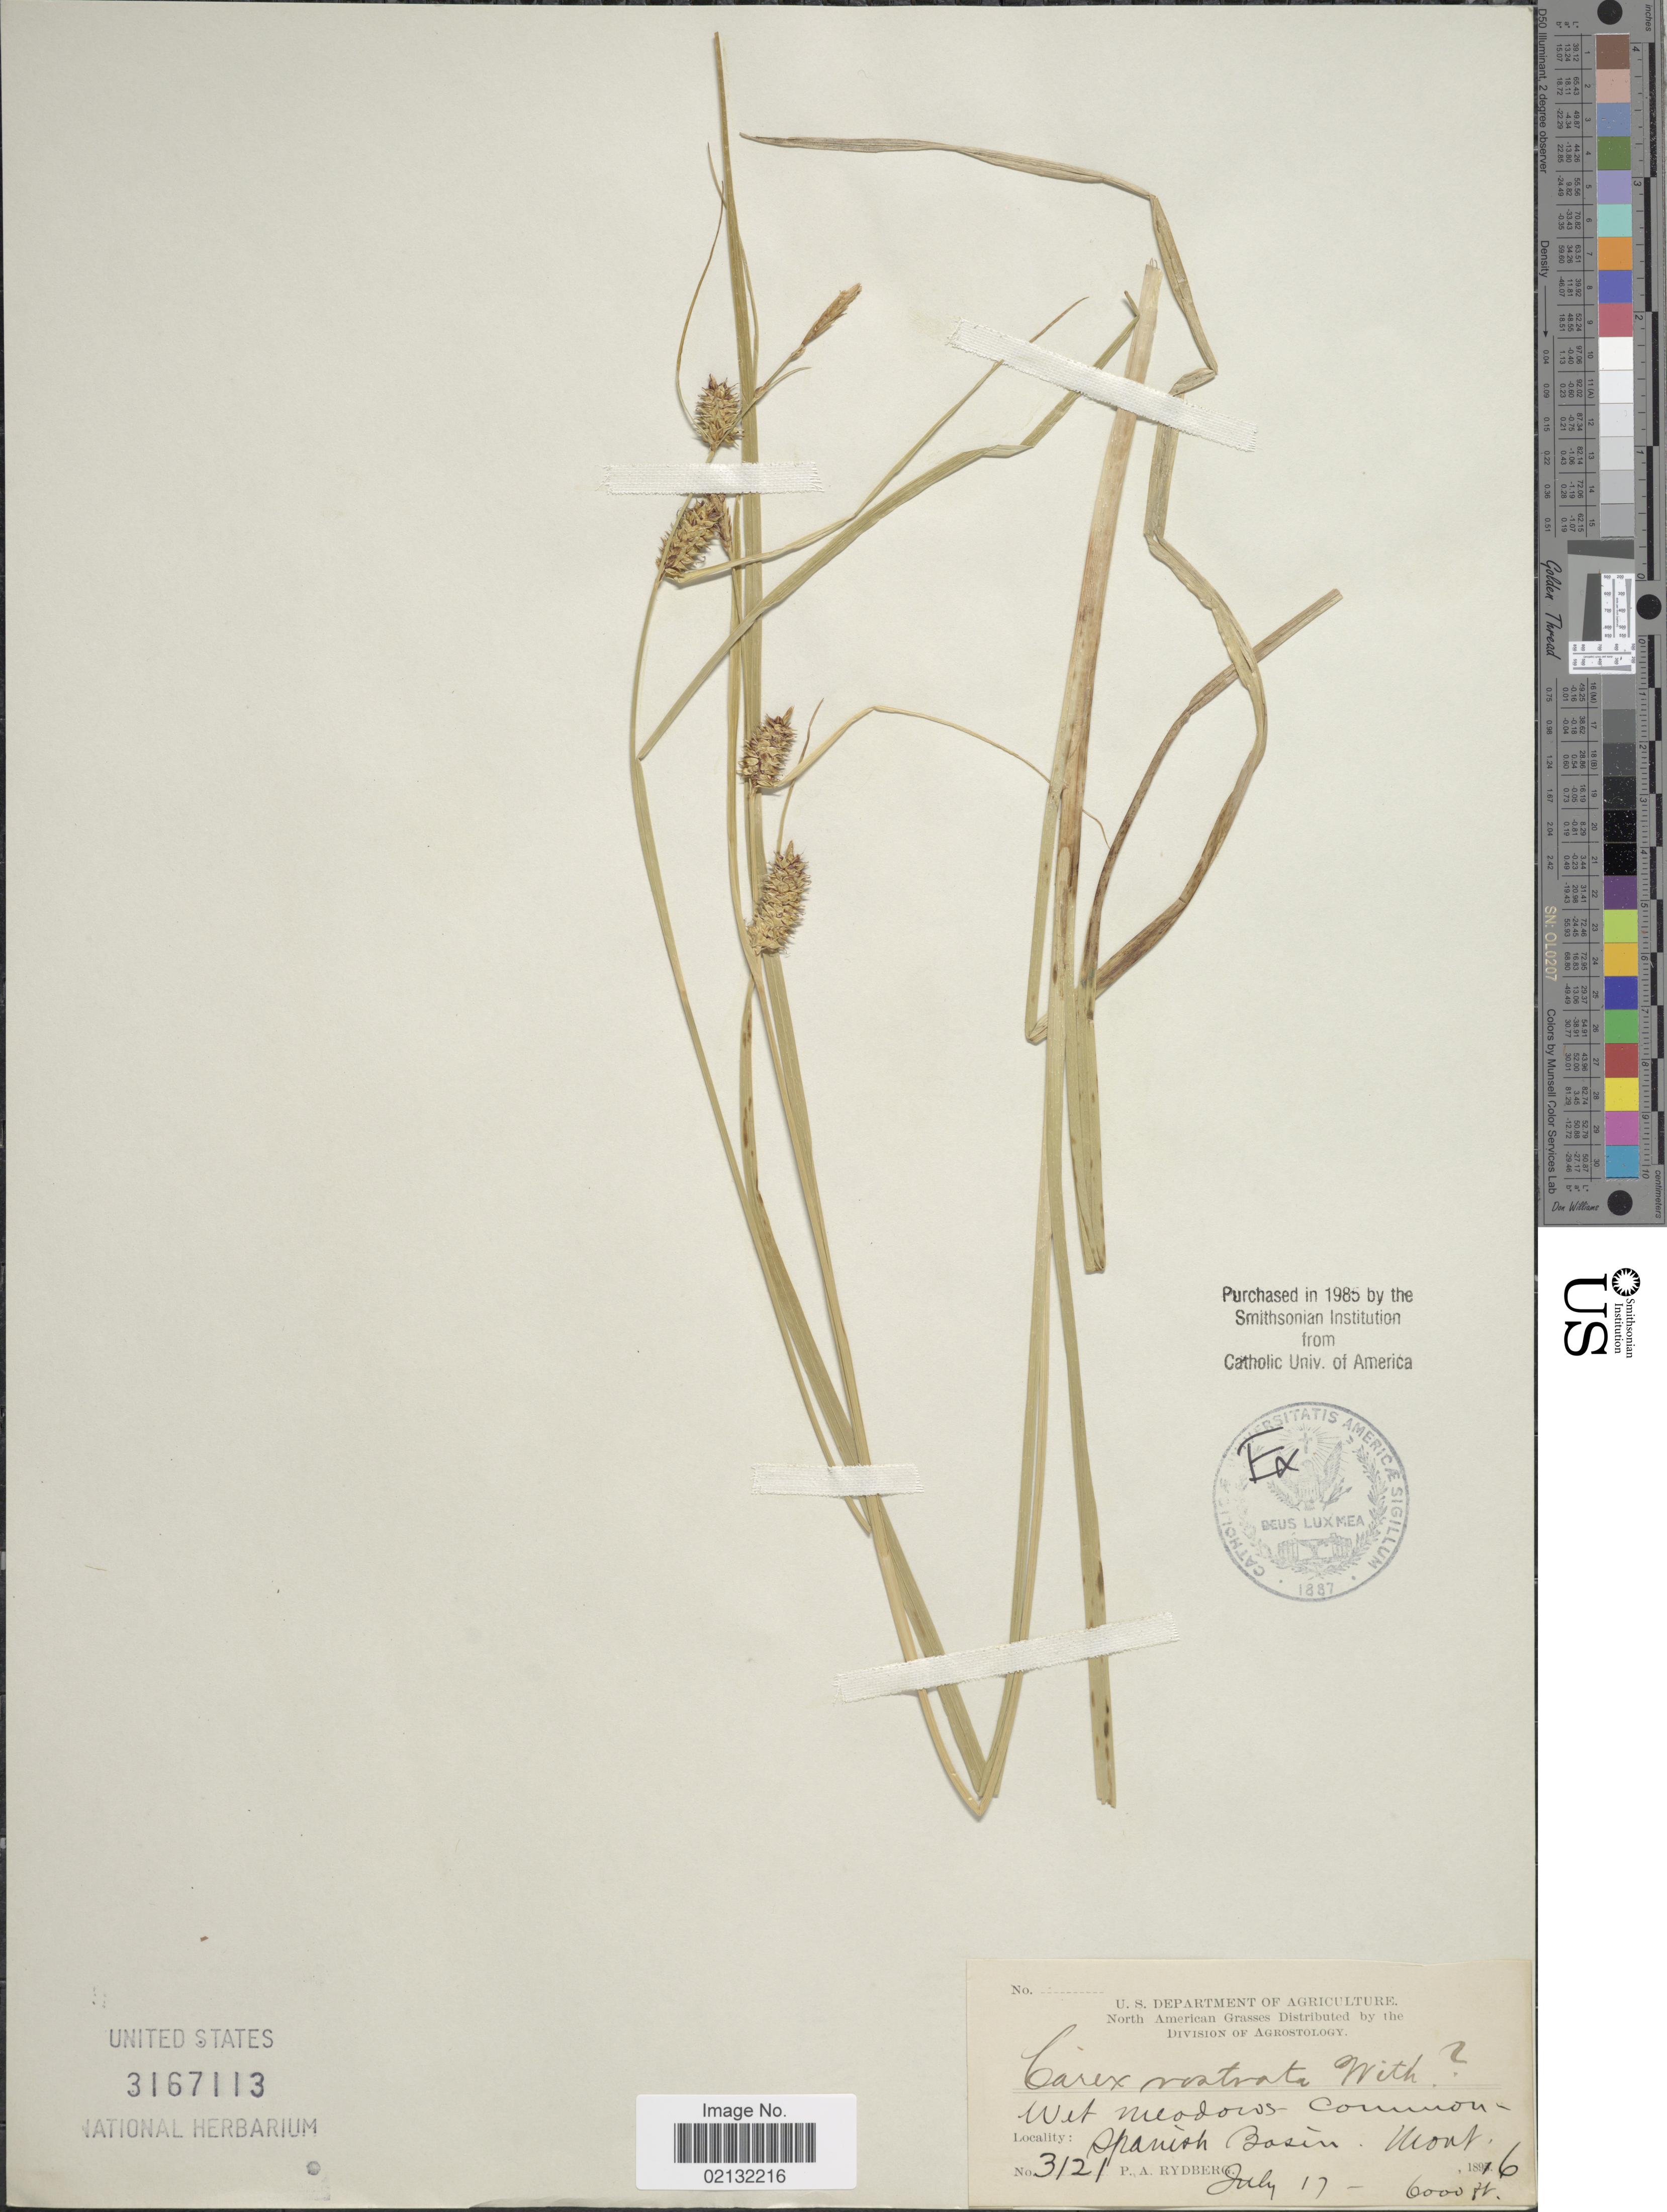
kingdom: Plantae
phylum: Tracheophyta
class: Liliopsida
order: Poales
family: Cyperaceae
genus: Carex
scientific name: Carex rostrata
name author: Stokes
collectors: P. A. Rydberg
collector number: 3121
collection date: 1816-07-17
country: United States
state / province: Montana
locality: Wet meadows, Spanish Basin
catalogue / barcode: US 3167113